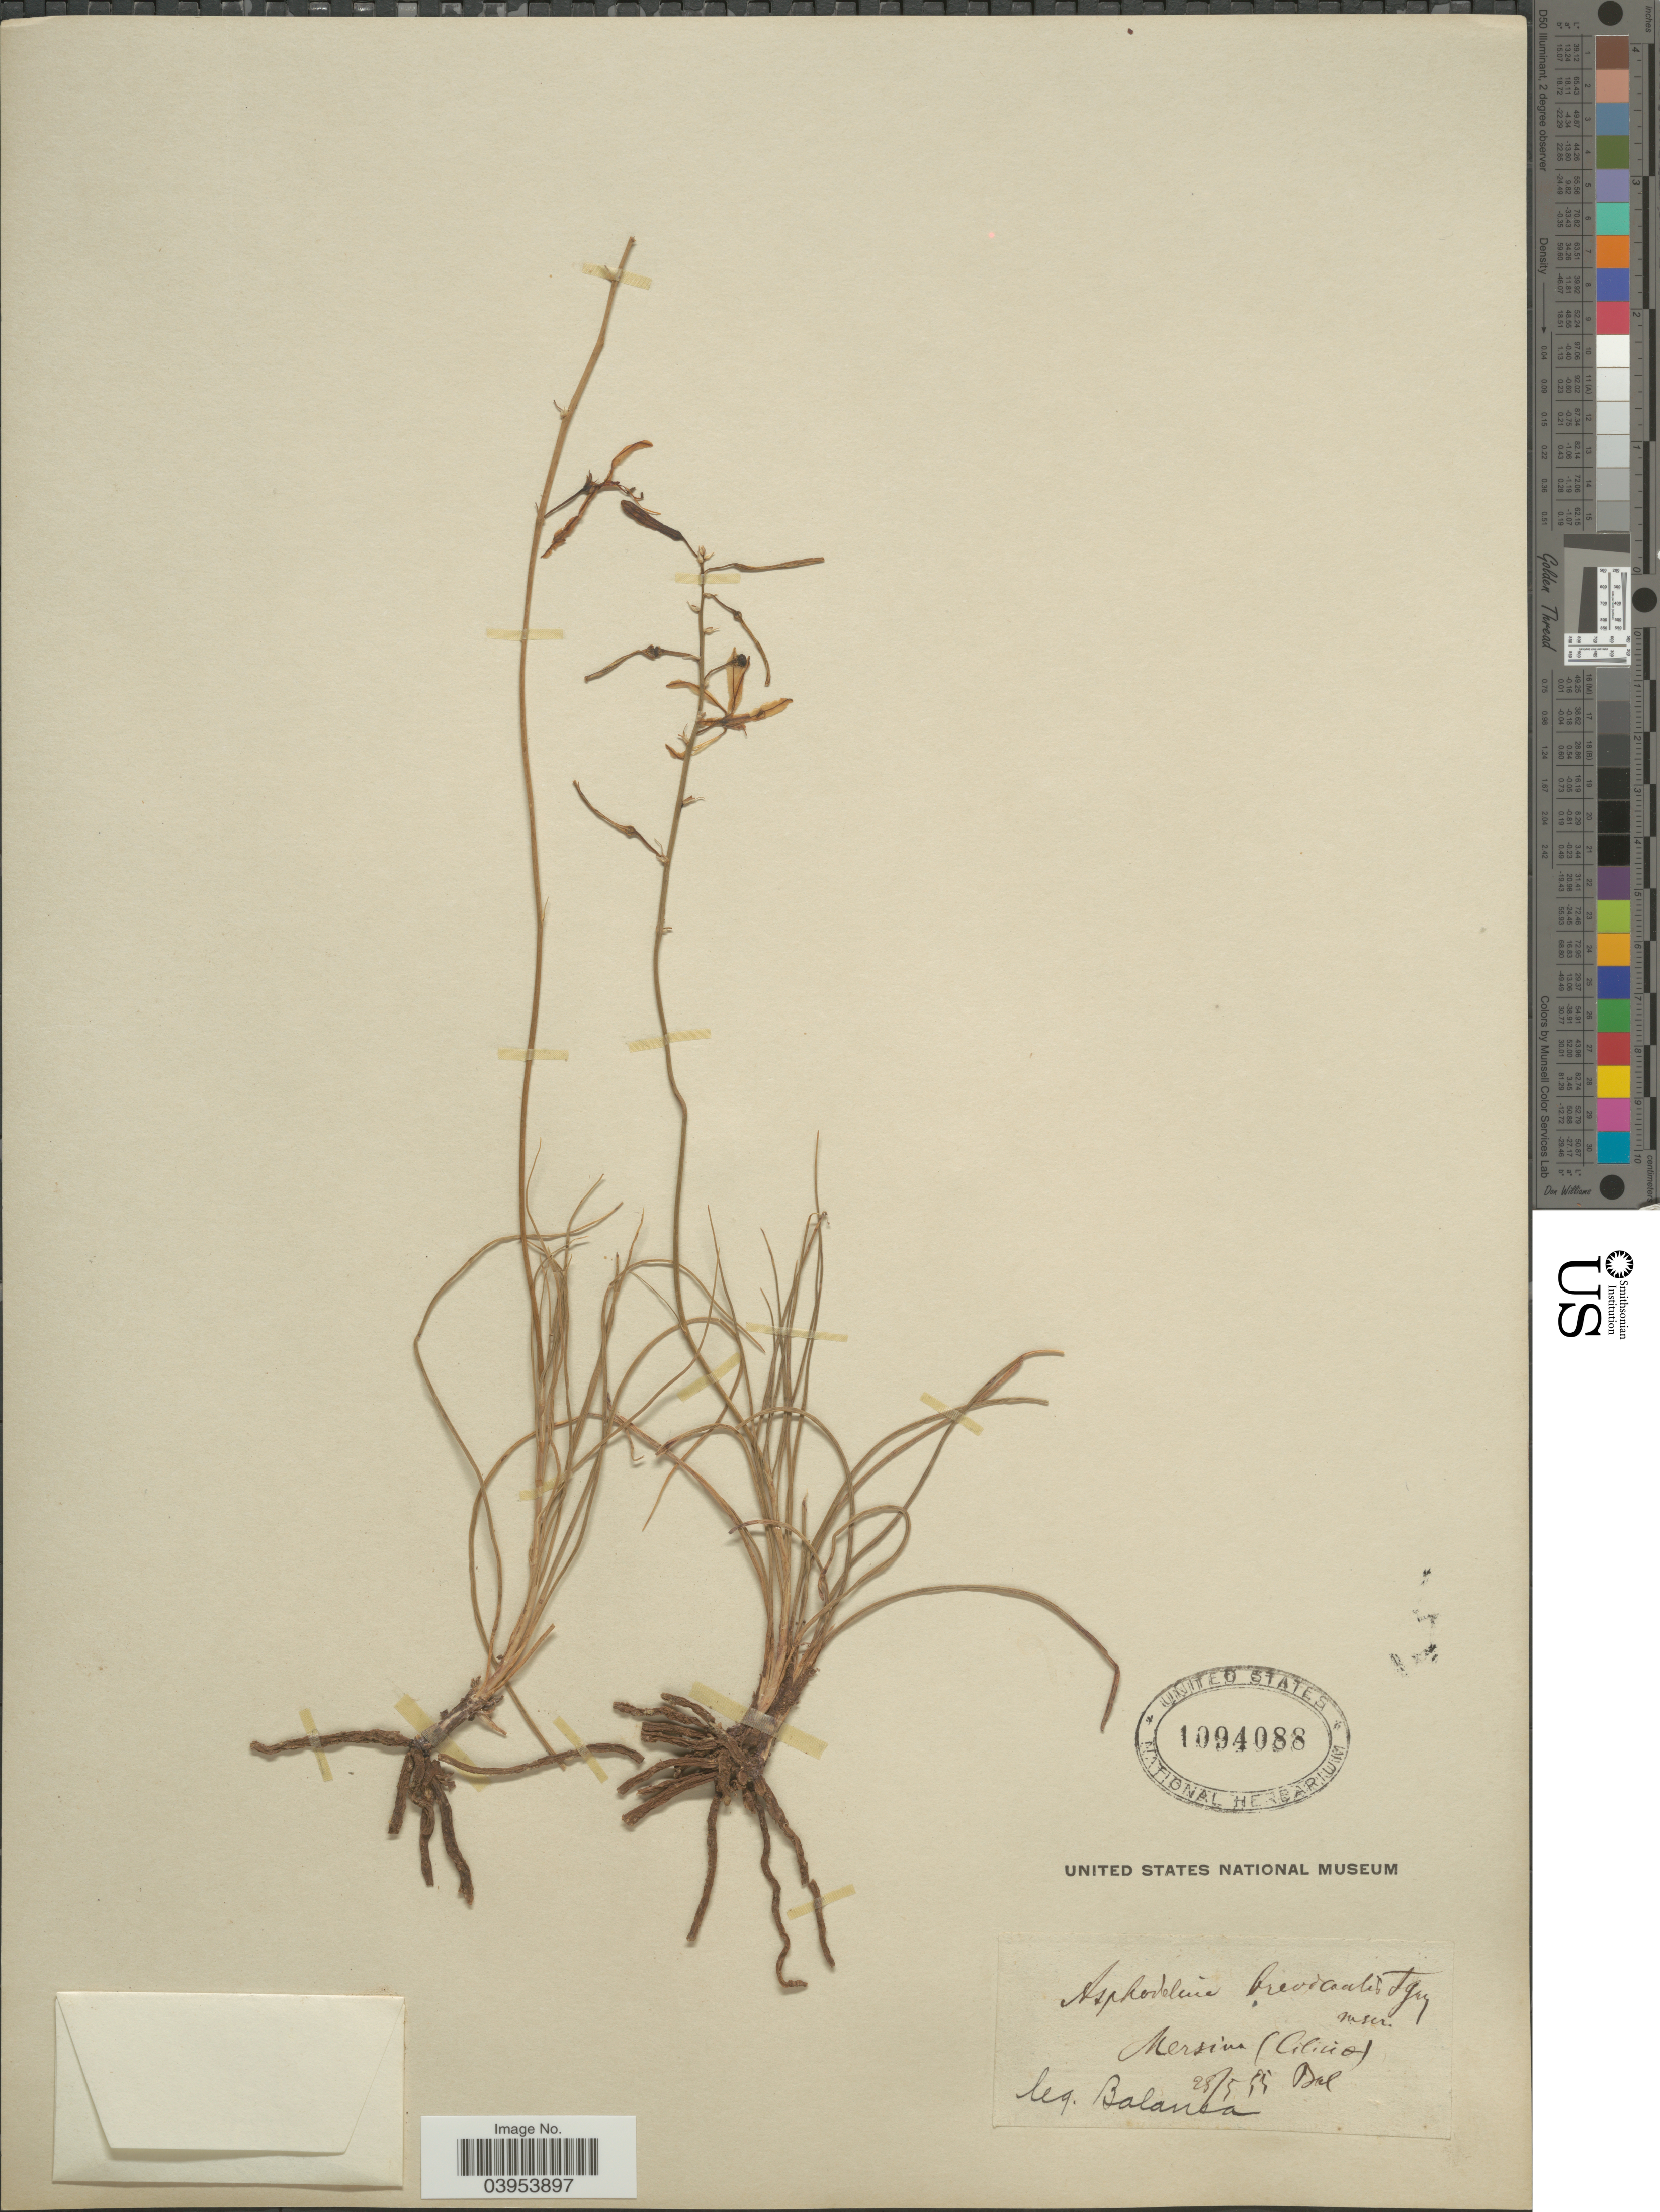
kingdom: Plantae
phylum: Tracheophyta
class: Liliopsida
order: Asparagales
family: Asphodelaceae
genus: Asphodeline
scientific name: Asphodeline brevicaulis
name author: J. Gay ex Baker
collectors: -. Balansa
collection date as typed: Transcribed d/m/y: 28/5/55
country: Turkey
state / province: Mersin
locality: Mersina (Cilicio) Del.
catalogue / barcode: US 1094088